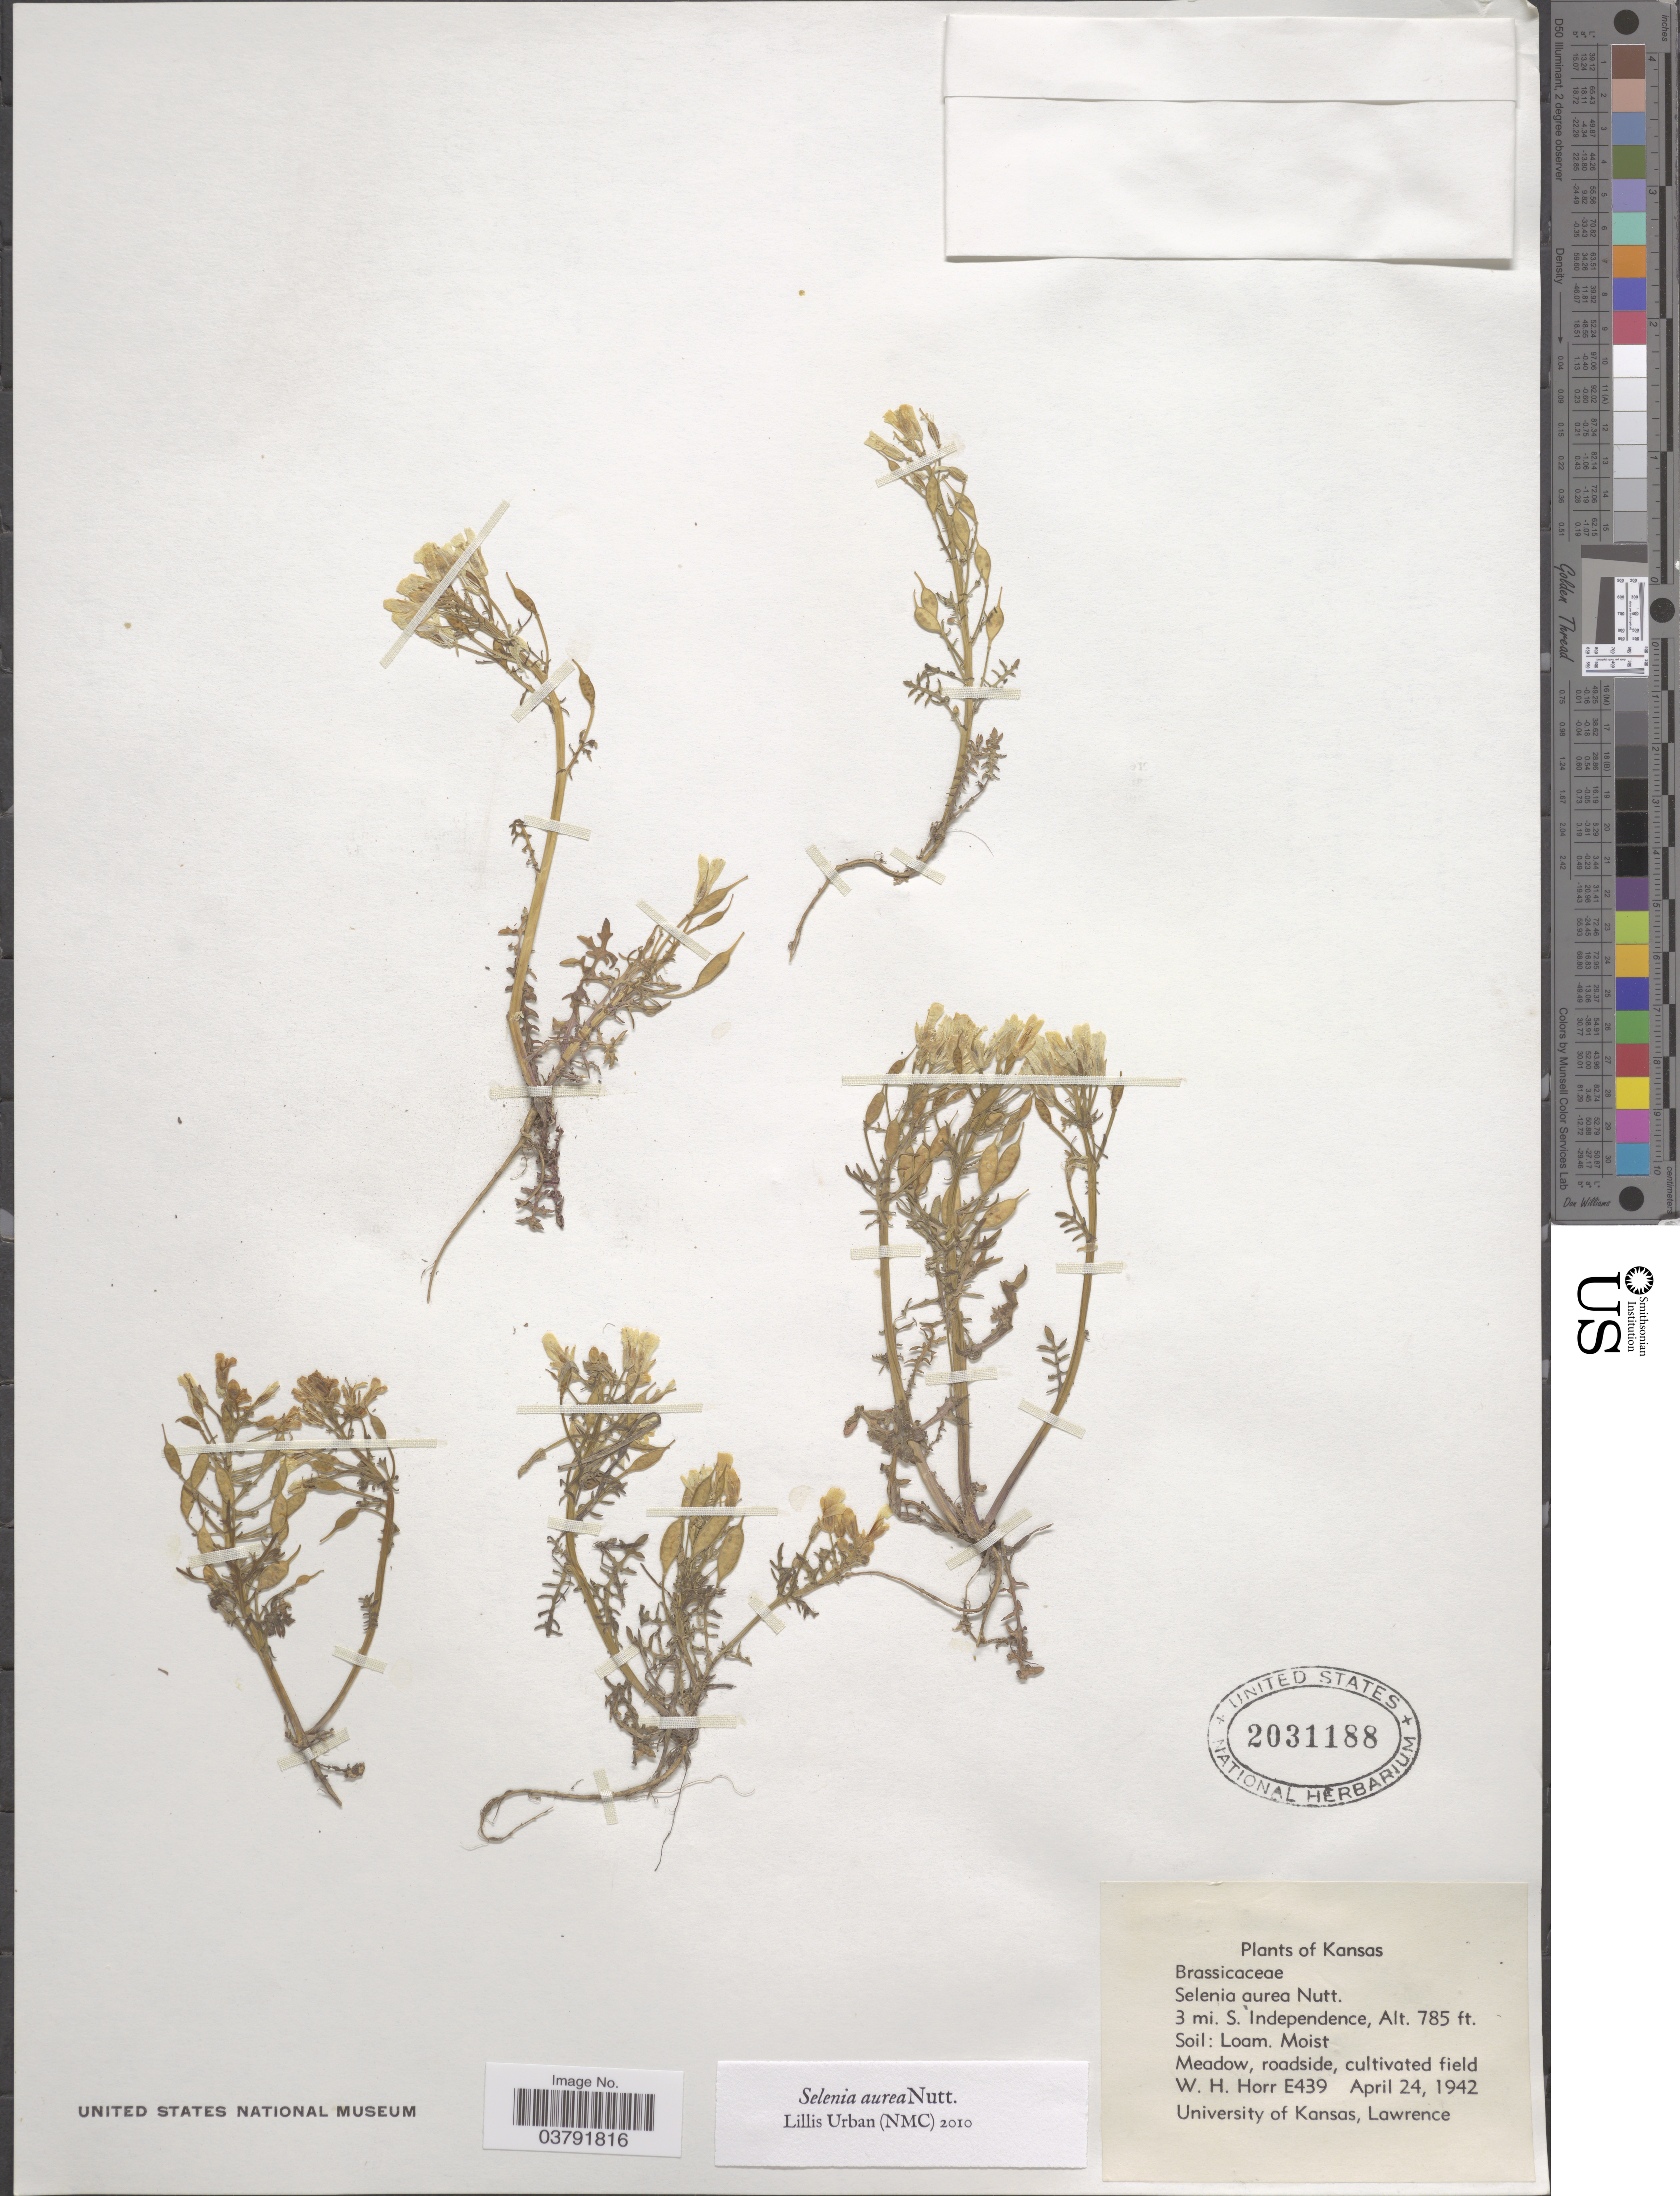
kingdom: Plantae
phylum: Tracheophyta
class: Magnoliopsida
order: Brassicales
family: Brassicaceae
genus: Selenia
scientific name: Selenia aurea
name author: Nutt.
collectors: W. H. Horr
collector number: E439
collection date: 1942-04-24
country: United States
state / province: Kansas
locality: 3 mi. S. Independence.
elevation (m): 239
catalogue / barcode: US 2031188